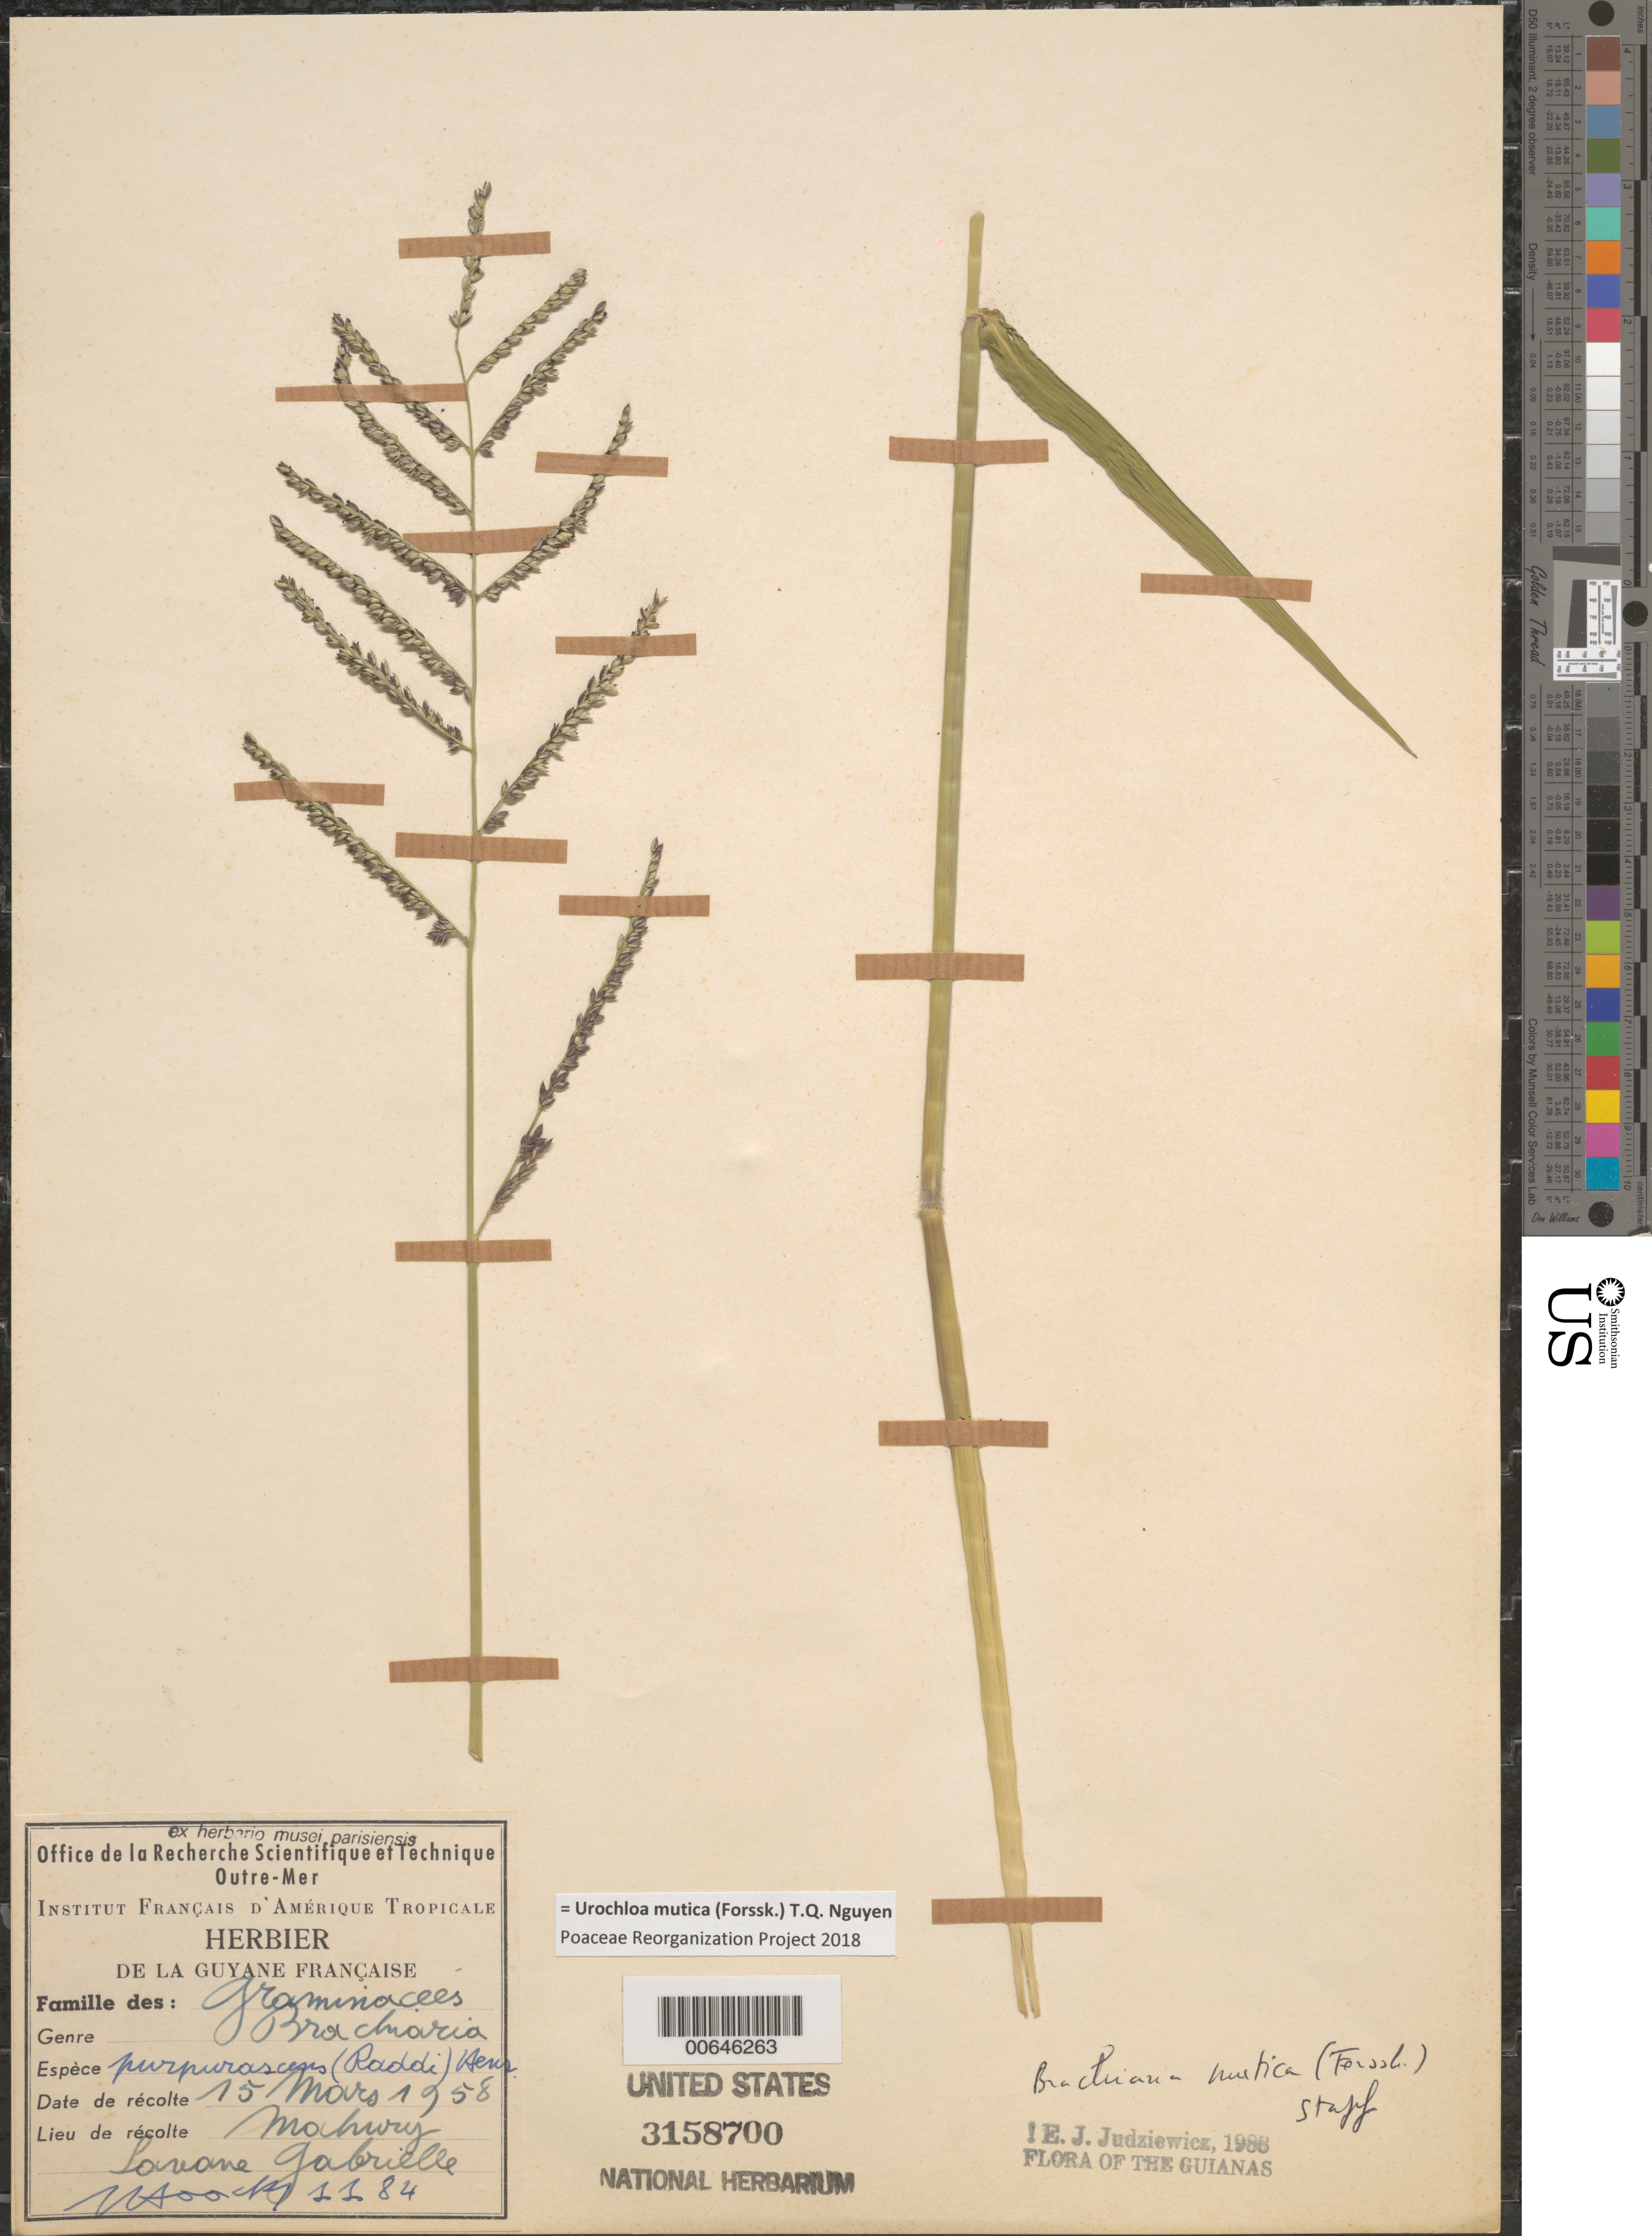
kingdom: Plantae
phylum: Tracheophyta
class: Liliopsida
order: Poales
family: Poaceae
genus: Brachiaria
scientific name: Brachiaria mutica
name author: (Forssk.) Stapf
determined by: Judziewicz, E. J.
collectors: J. Hoock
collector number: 1184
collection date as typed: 15-Mar-58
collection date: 1958-03-15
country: French Guiana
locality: Mahury, Savane Gabrielle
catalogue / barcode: US 3158700